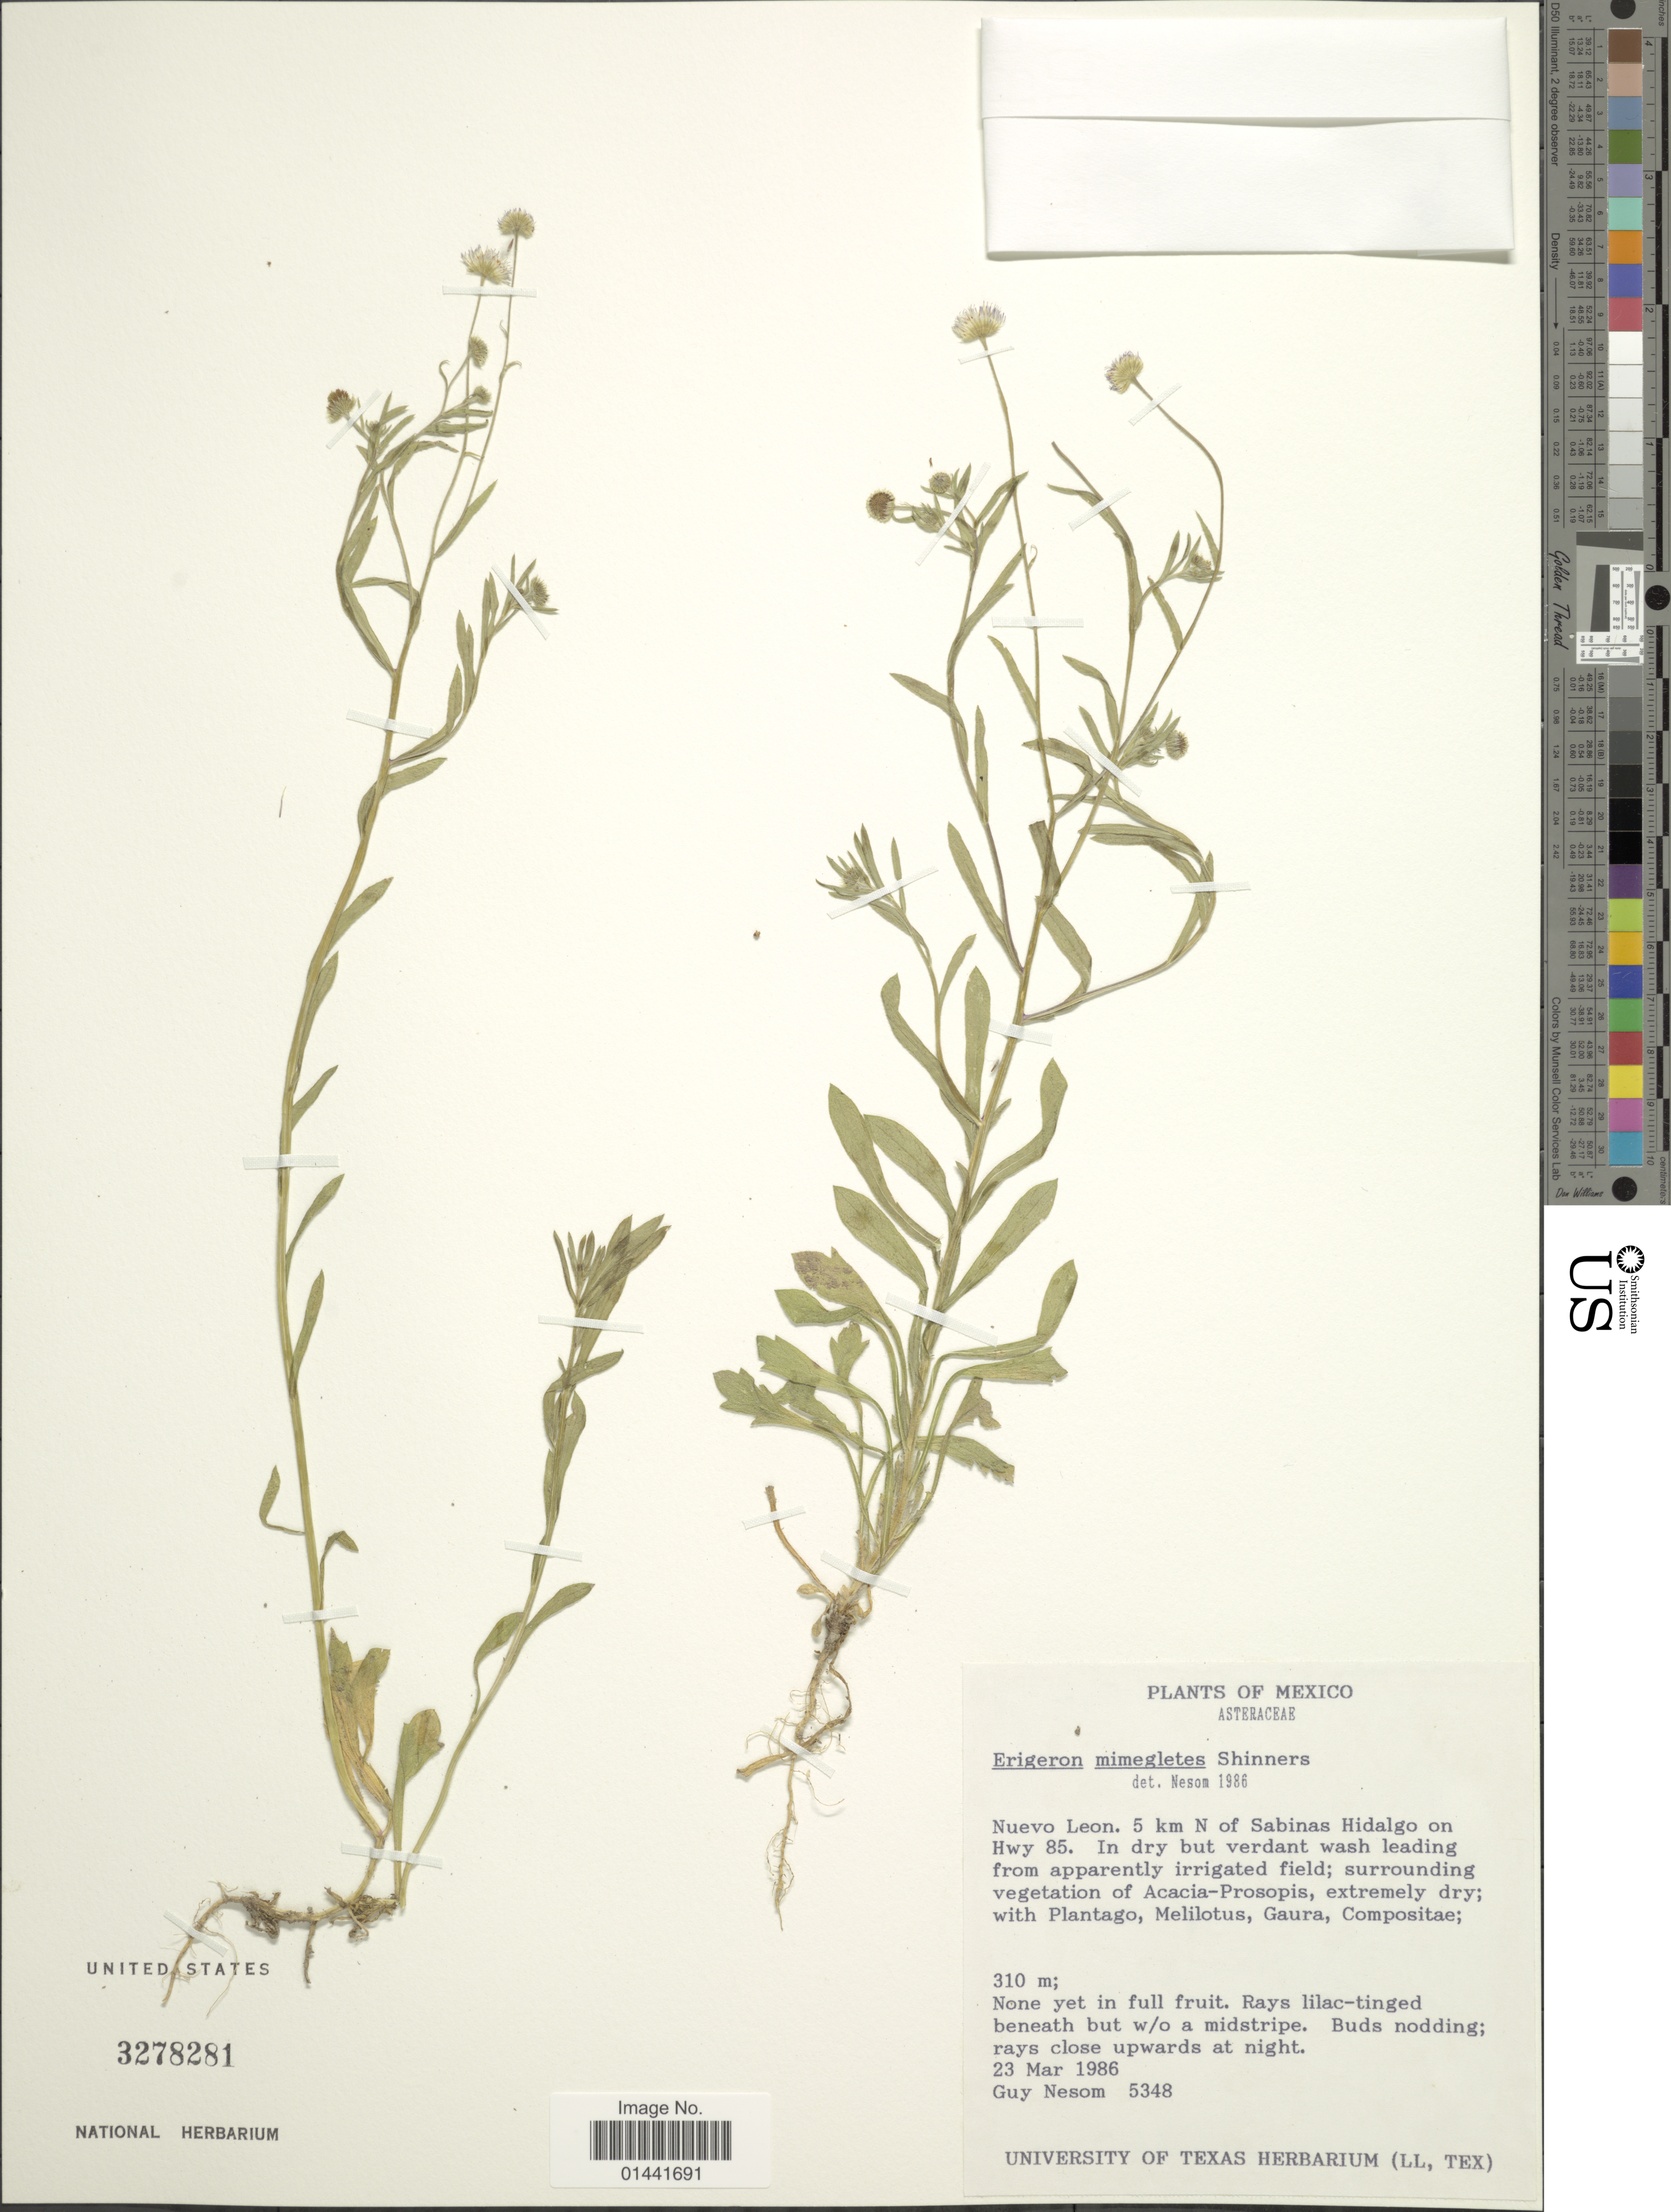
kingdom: Plantae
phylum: Tracheophyta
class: Magnoliopsida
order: Asterales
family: Asteraceae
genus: Erigeron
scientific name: Erigeron mimegletes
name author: Shinners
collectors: G. Nesom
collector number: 5348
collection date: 1986-03-23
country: Mexico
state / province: Nuevo León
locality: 5 km N of Sabinas Hidalgo on Hwy 85, in dry but verdant wash leading from apparently irrigated field; surrounding vegetation of Acacia-Prosopis, extremely dry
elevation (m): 310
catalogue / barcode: US 3278281